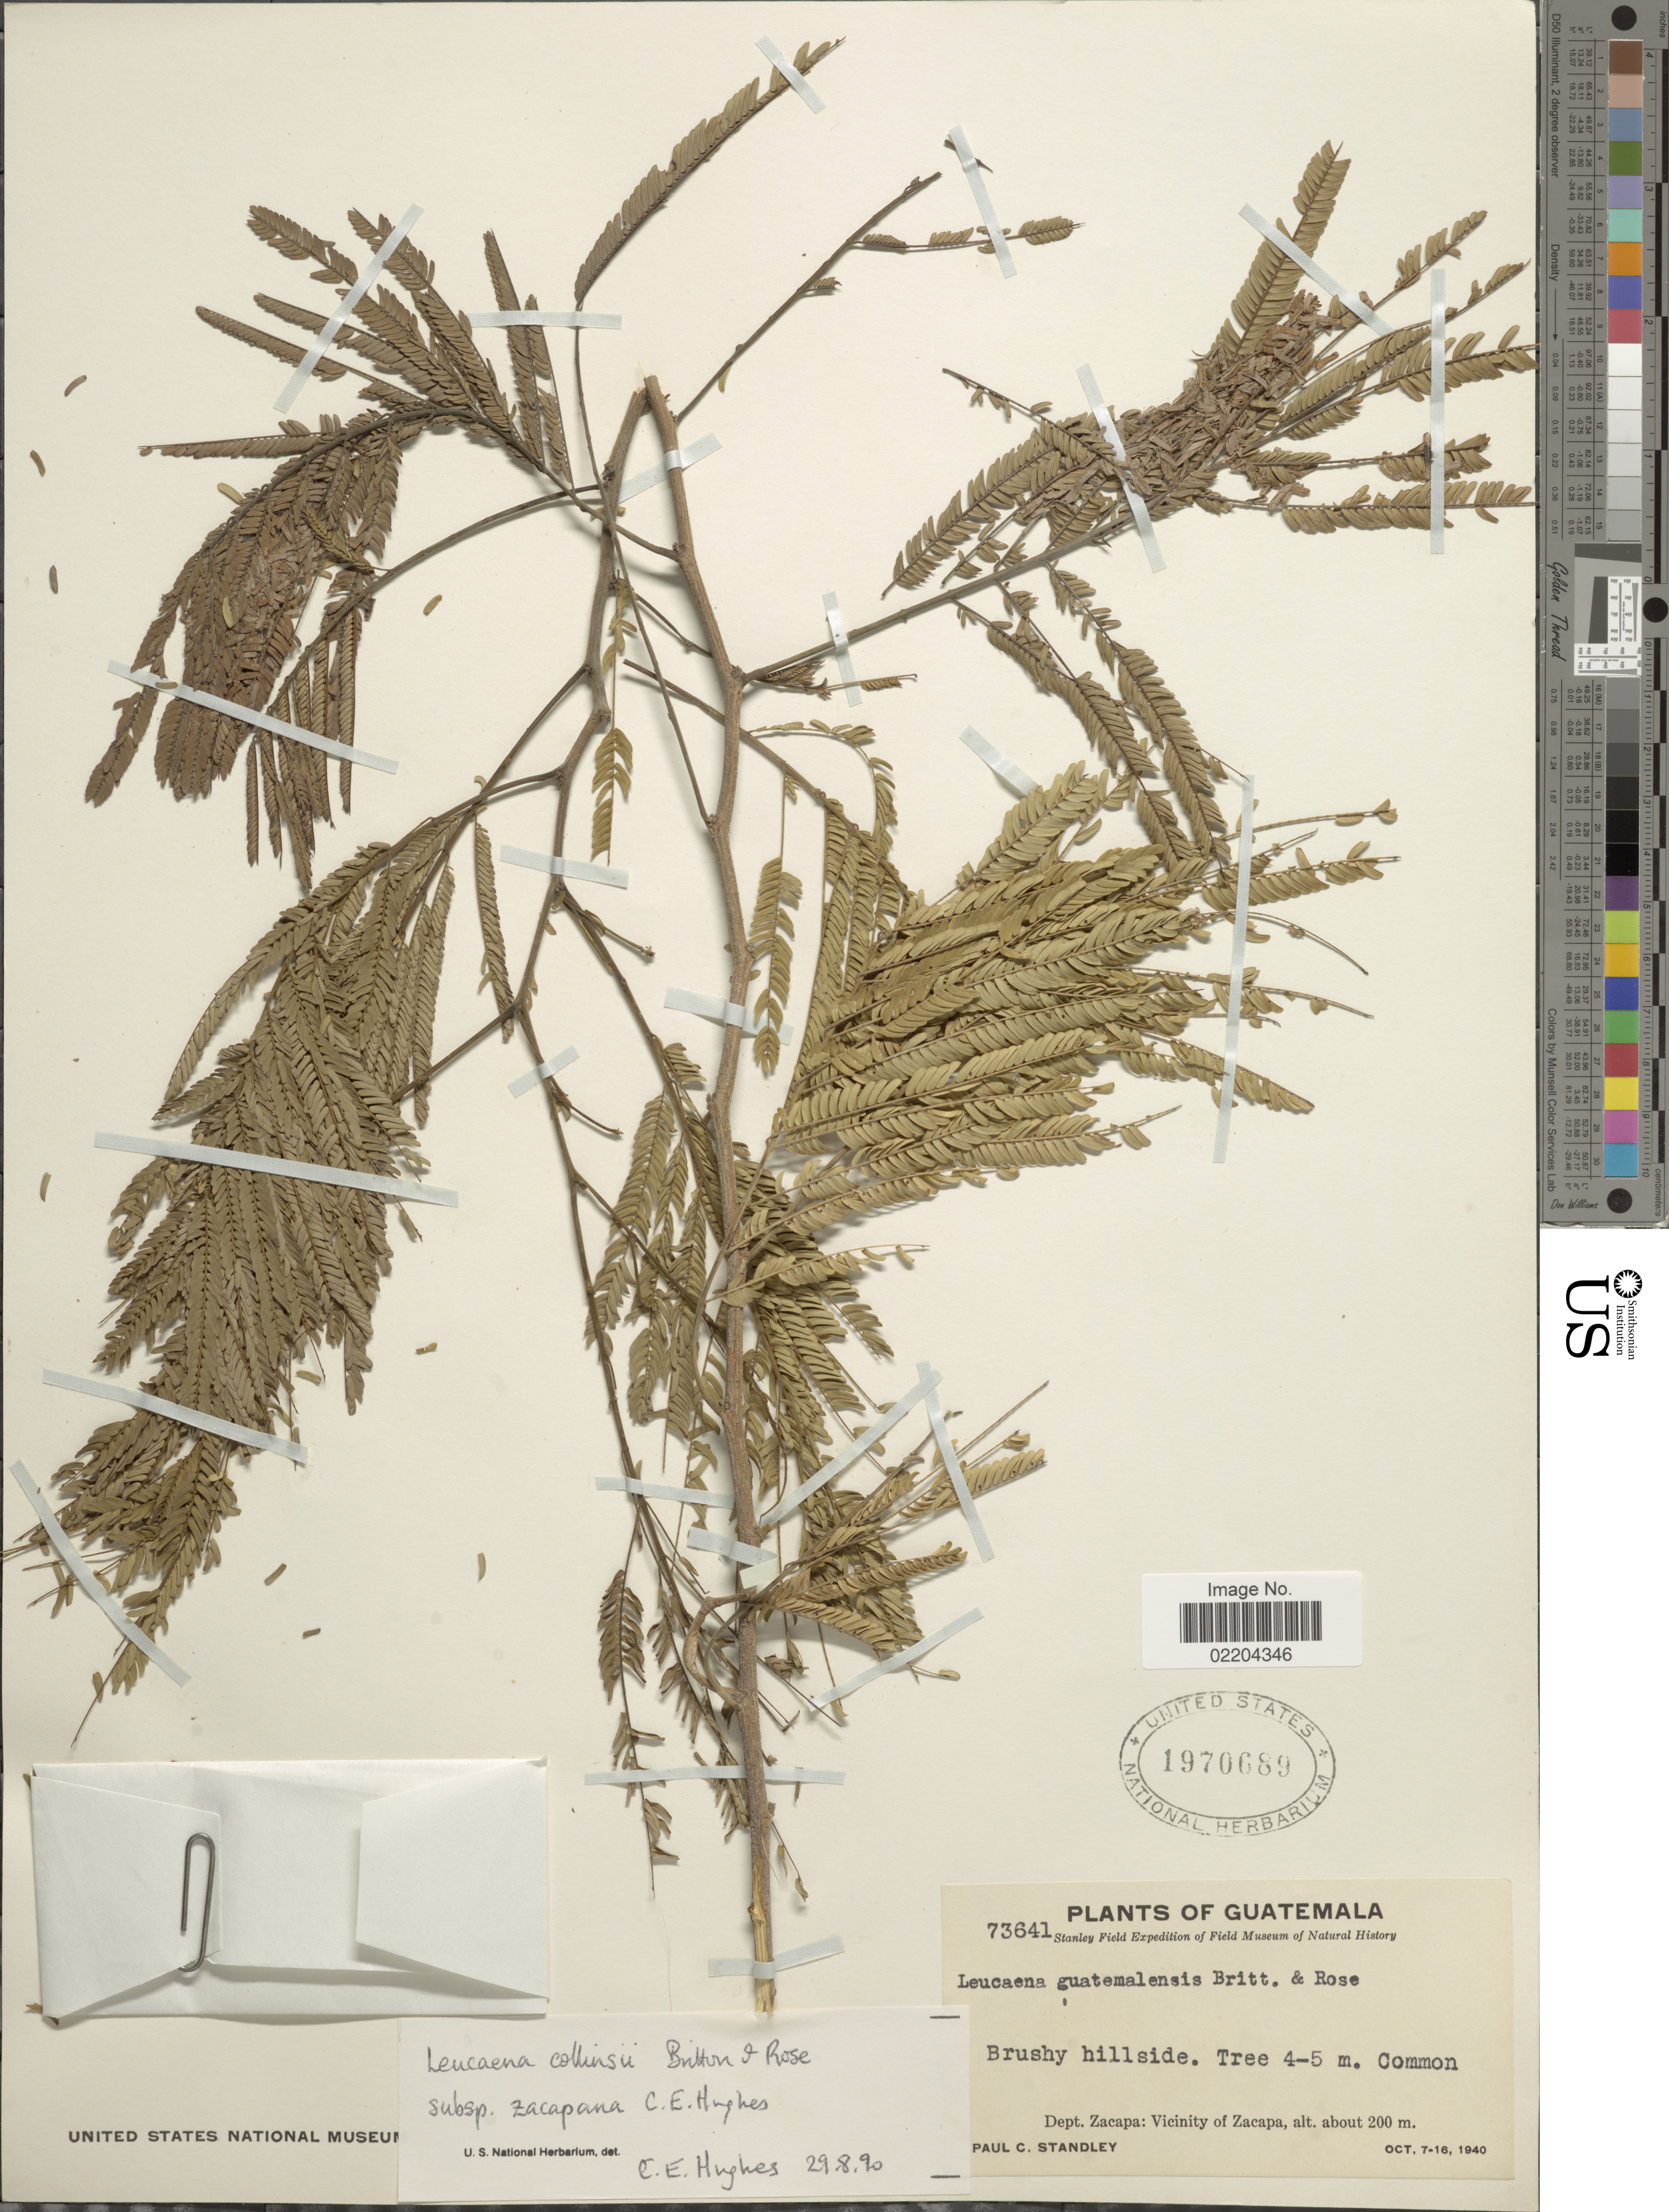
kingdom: Plantae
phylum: Tracheophyta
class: Magnoliopsida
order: Fabales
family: Fabaceae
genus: Leucaena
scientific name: Leucaena collinsii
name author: Britton & Rose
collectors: P. C. Standley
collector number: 73641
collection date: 1940-10-07/1940-10-16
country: Guatemala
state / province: Zacapa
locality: Guatemala. Dept. Zacapa: Vicinity of Zacapa.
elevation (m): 200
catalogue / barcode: US 1970689